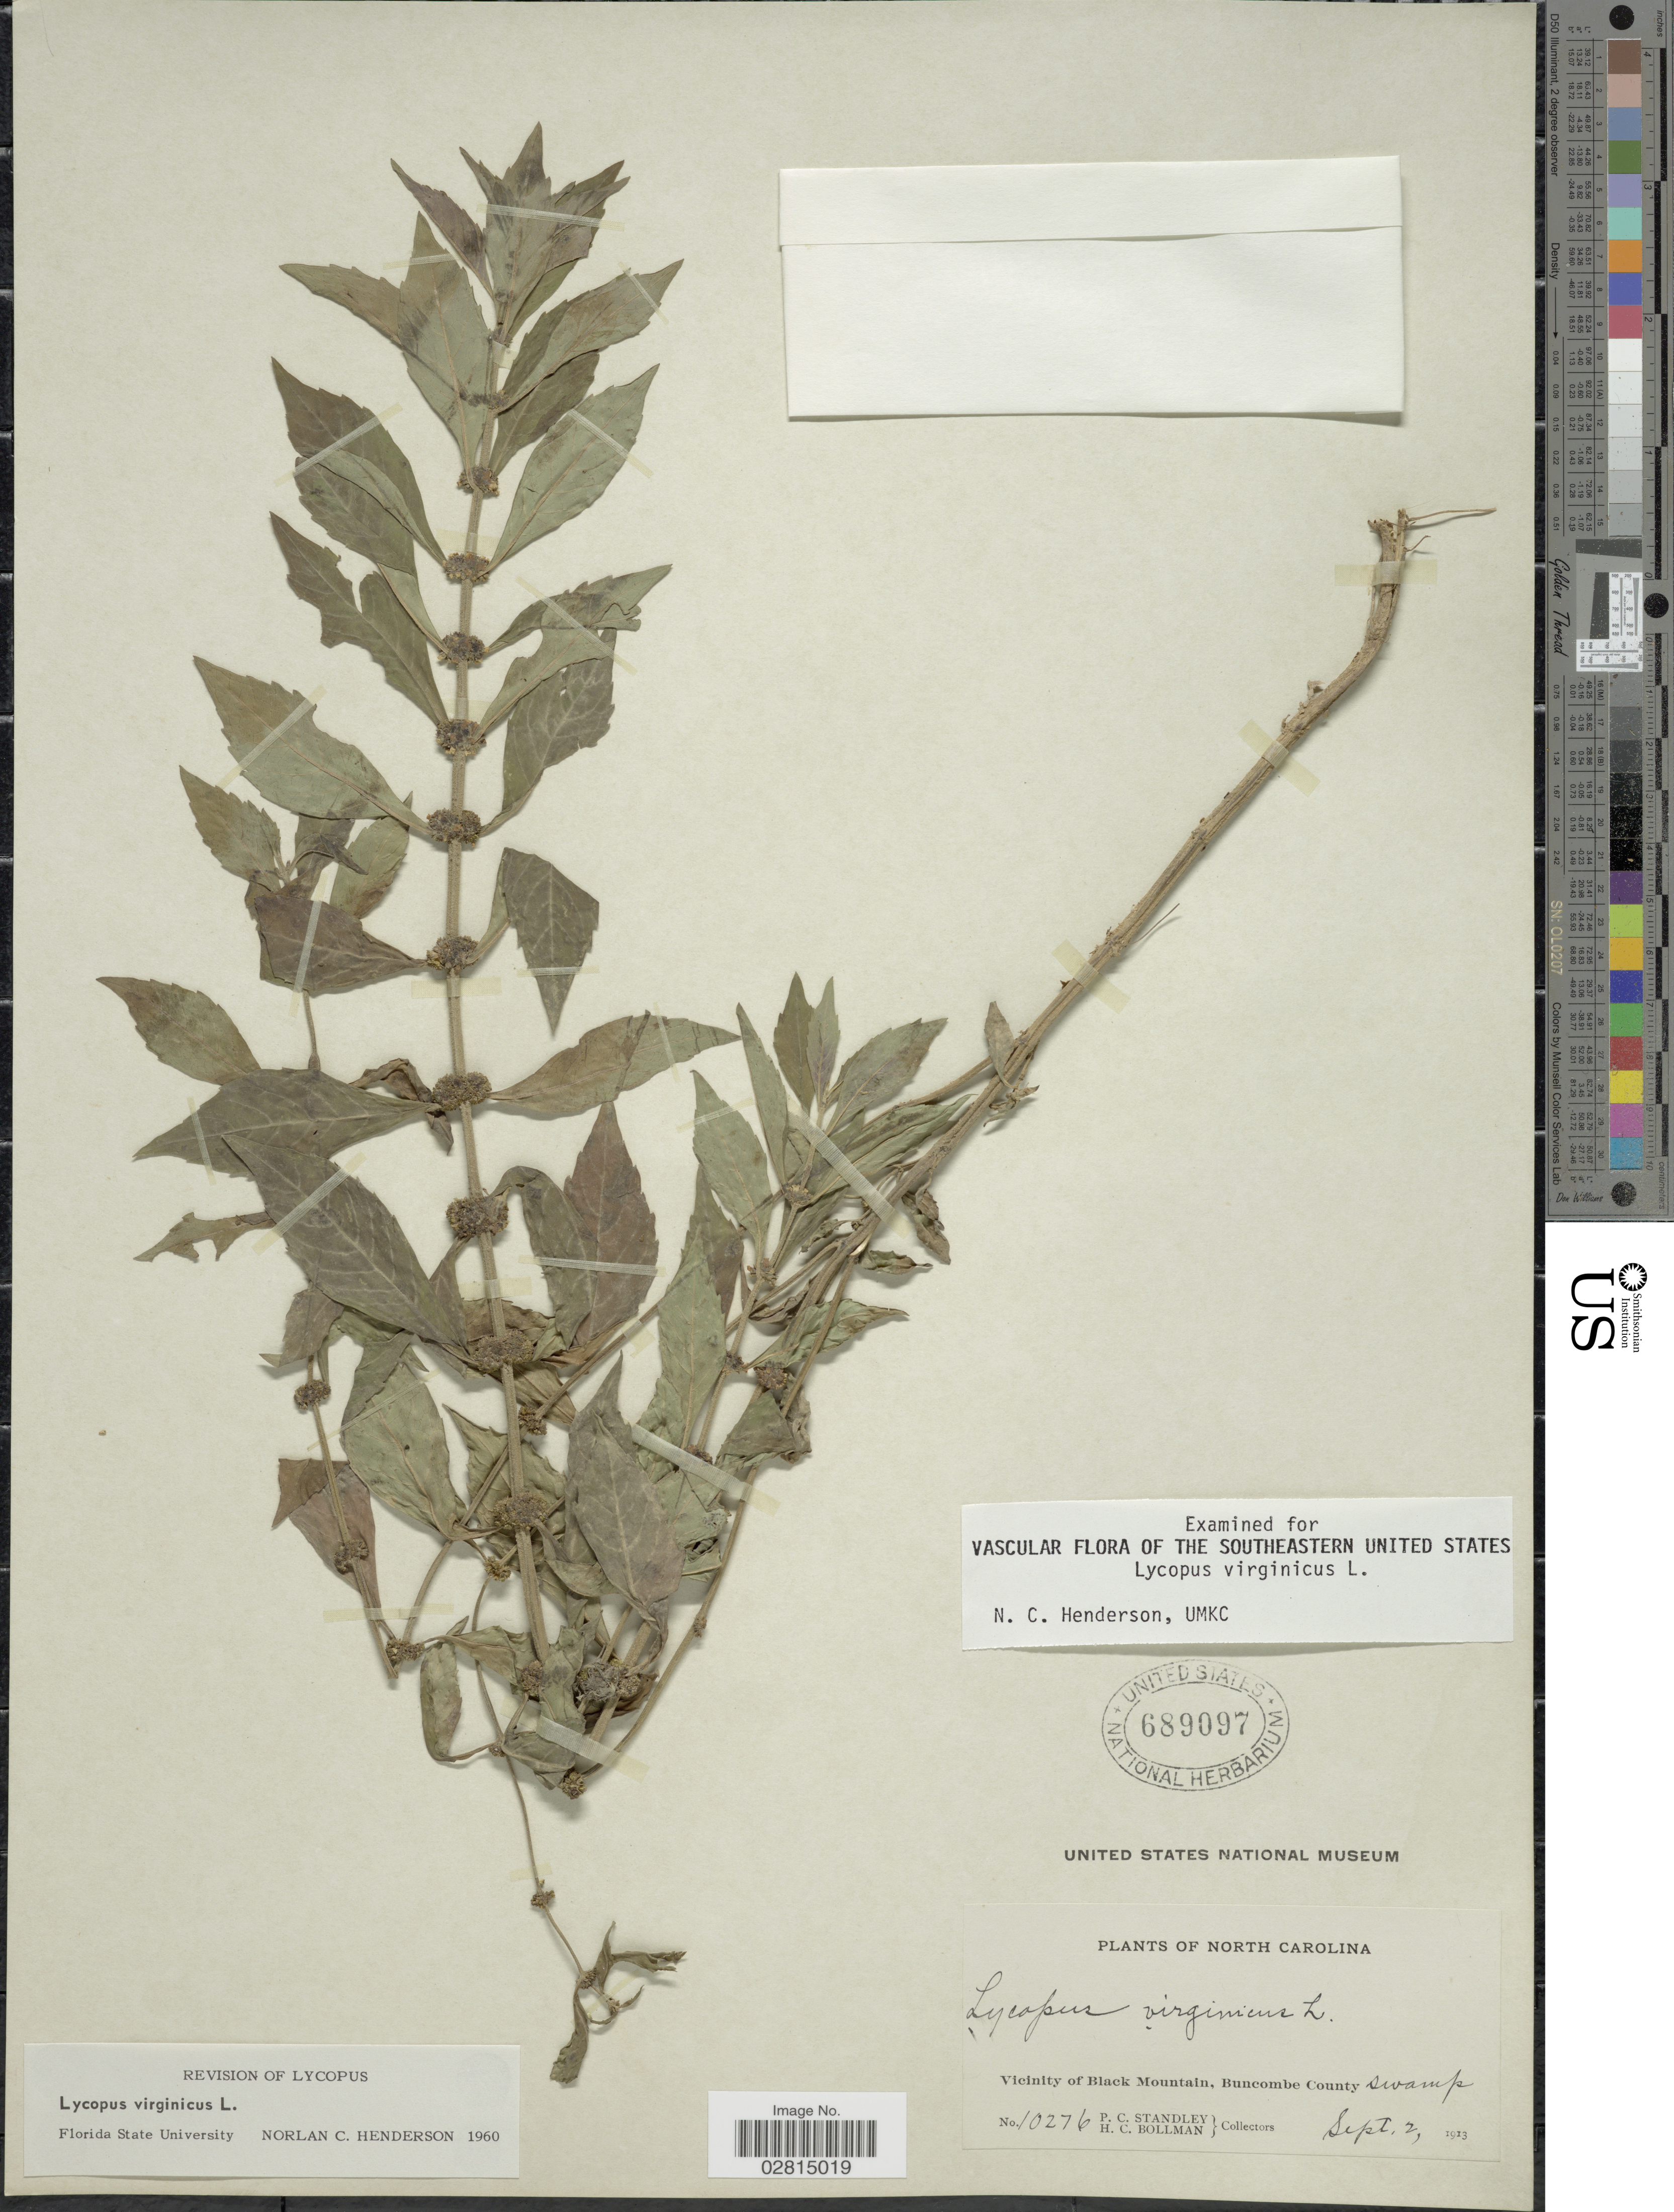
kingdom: Plantae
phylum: Tracheophyta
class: Magnoliopsida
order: Lamiales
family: Lamiaceae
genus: Lycopus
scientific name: Lycopus virginicus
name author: L.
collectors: P. C. Standley & H. C. Bollman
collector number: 10276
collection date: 1913-09-02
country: United States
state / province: North Carolina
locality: Vicinity of Black Mountain, Buncombe County.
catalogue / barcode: US 689097